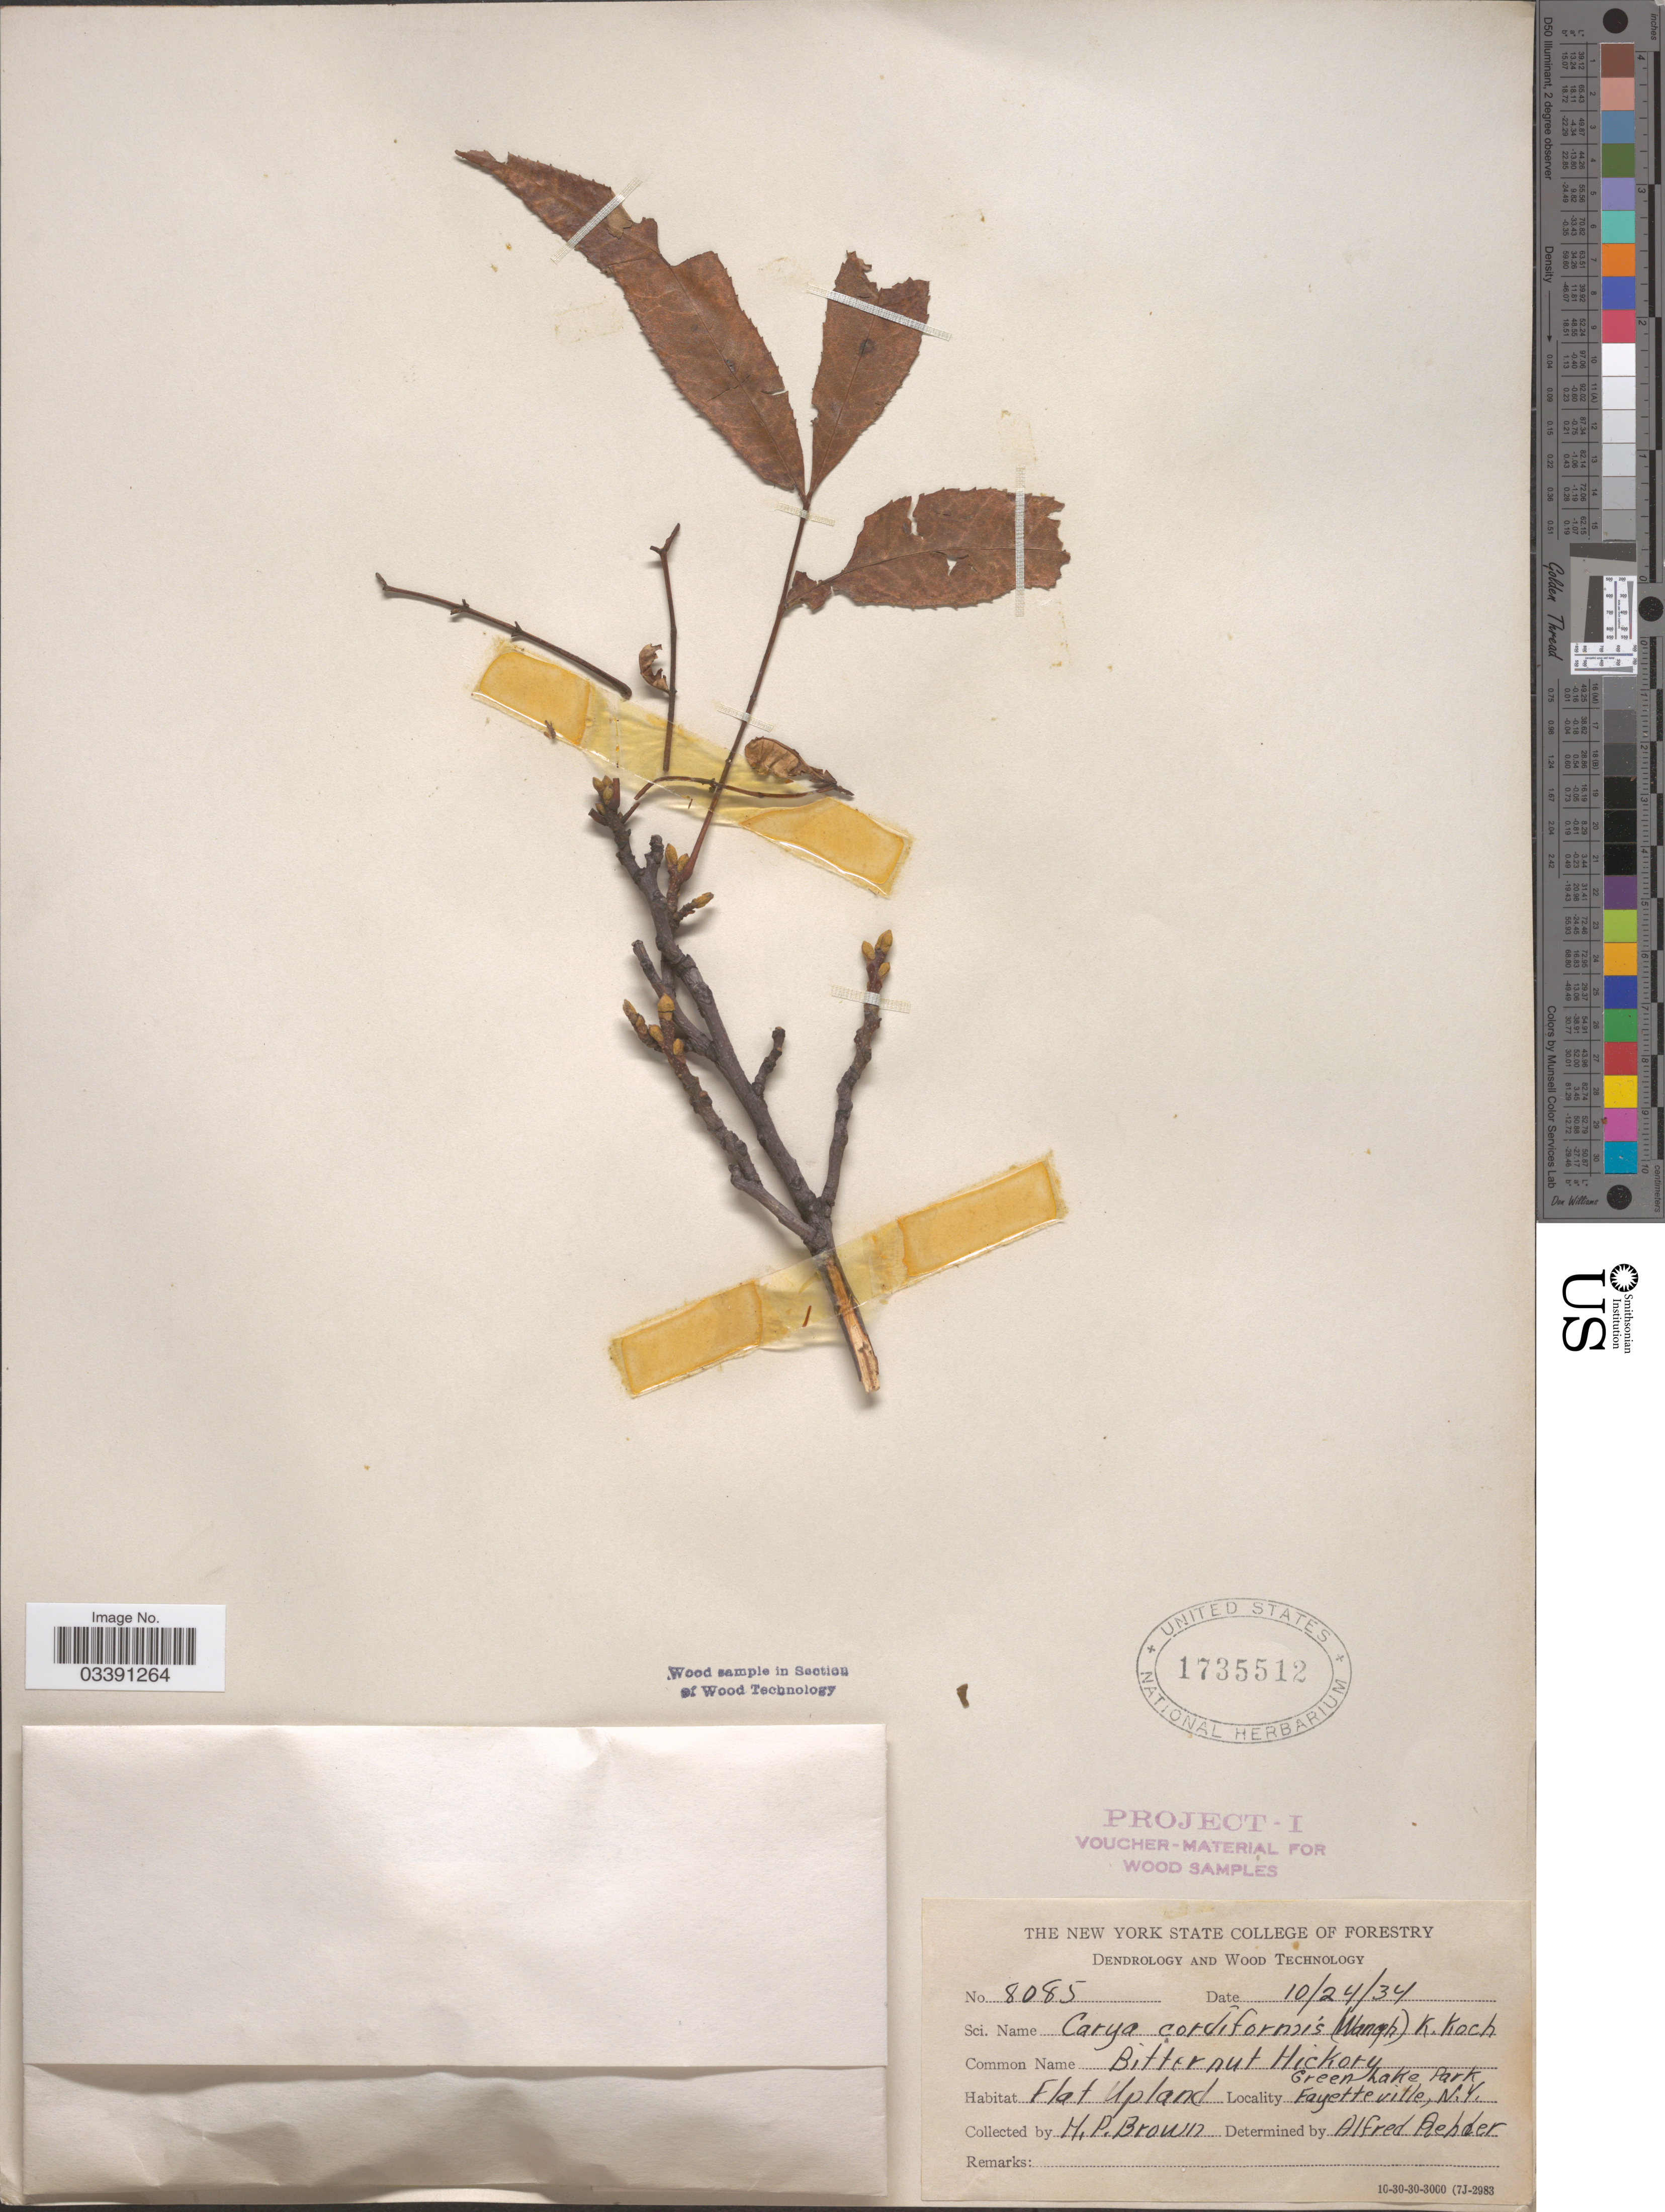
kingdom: Plantae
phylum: Tracheophyta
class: Magnoliopsida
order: Fagales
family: Juglandaceae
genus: Carya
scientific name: Carya cordiformis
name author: (Wangenh.) K. Koch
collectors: H. P. Brown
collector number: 8085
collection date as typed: Transcribed d/m/y: 24/10/34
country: United States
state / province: New York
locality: Green Lake Park. Fayette ville. Flat Upland.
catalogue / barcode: US 1735512